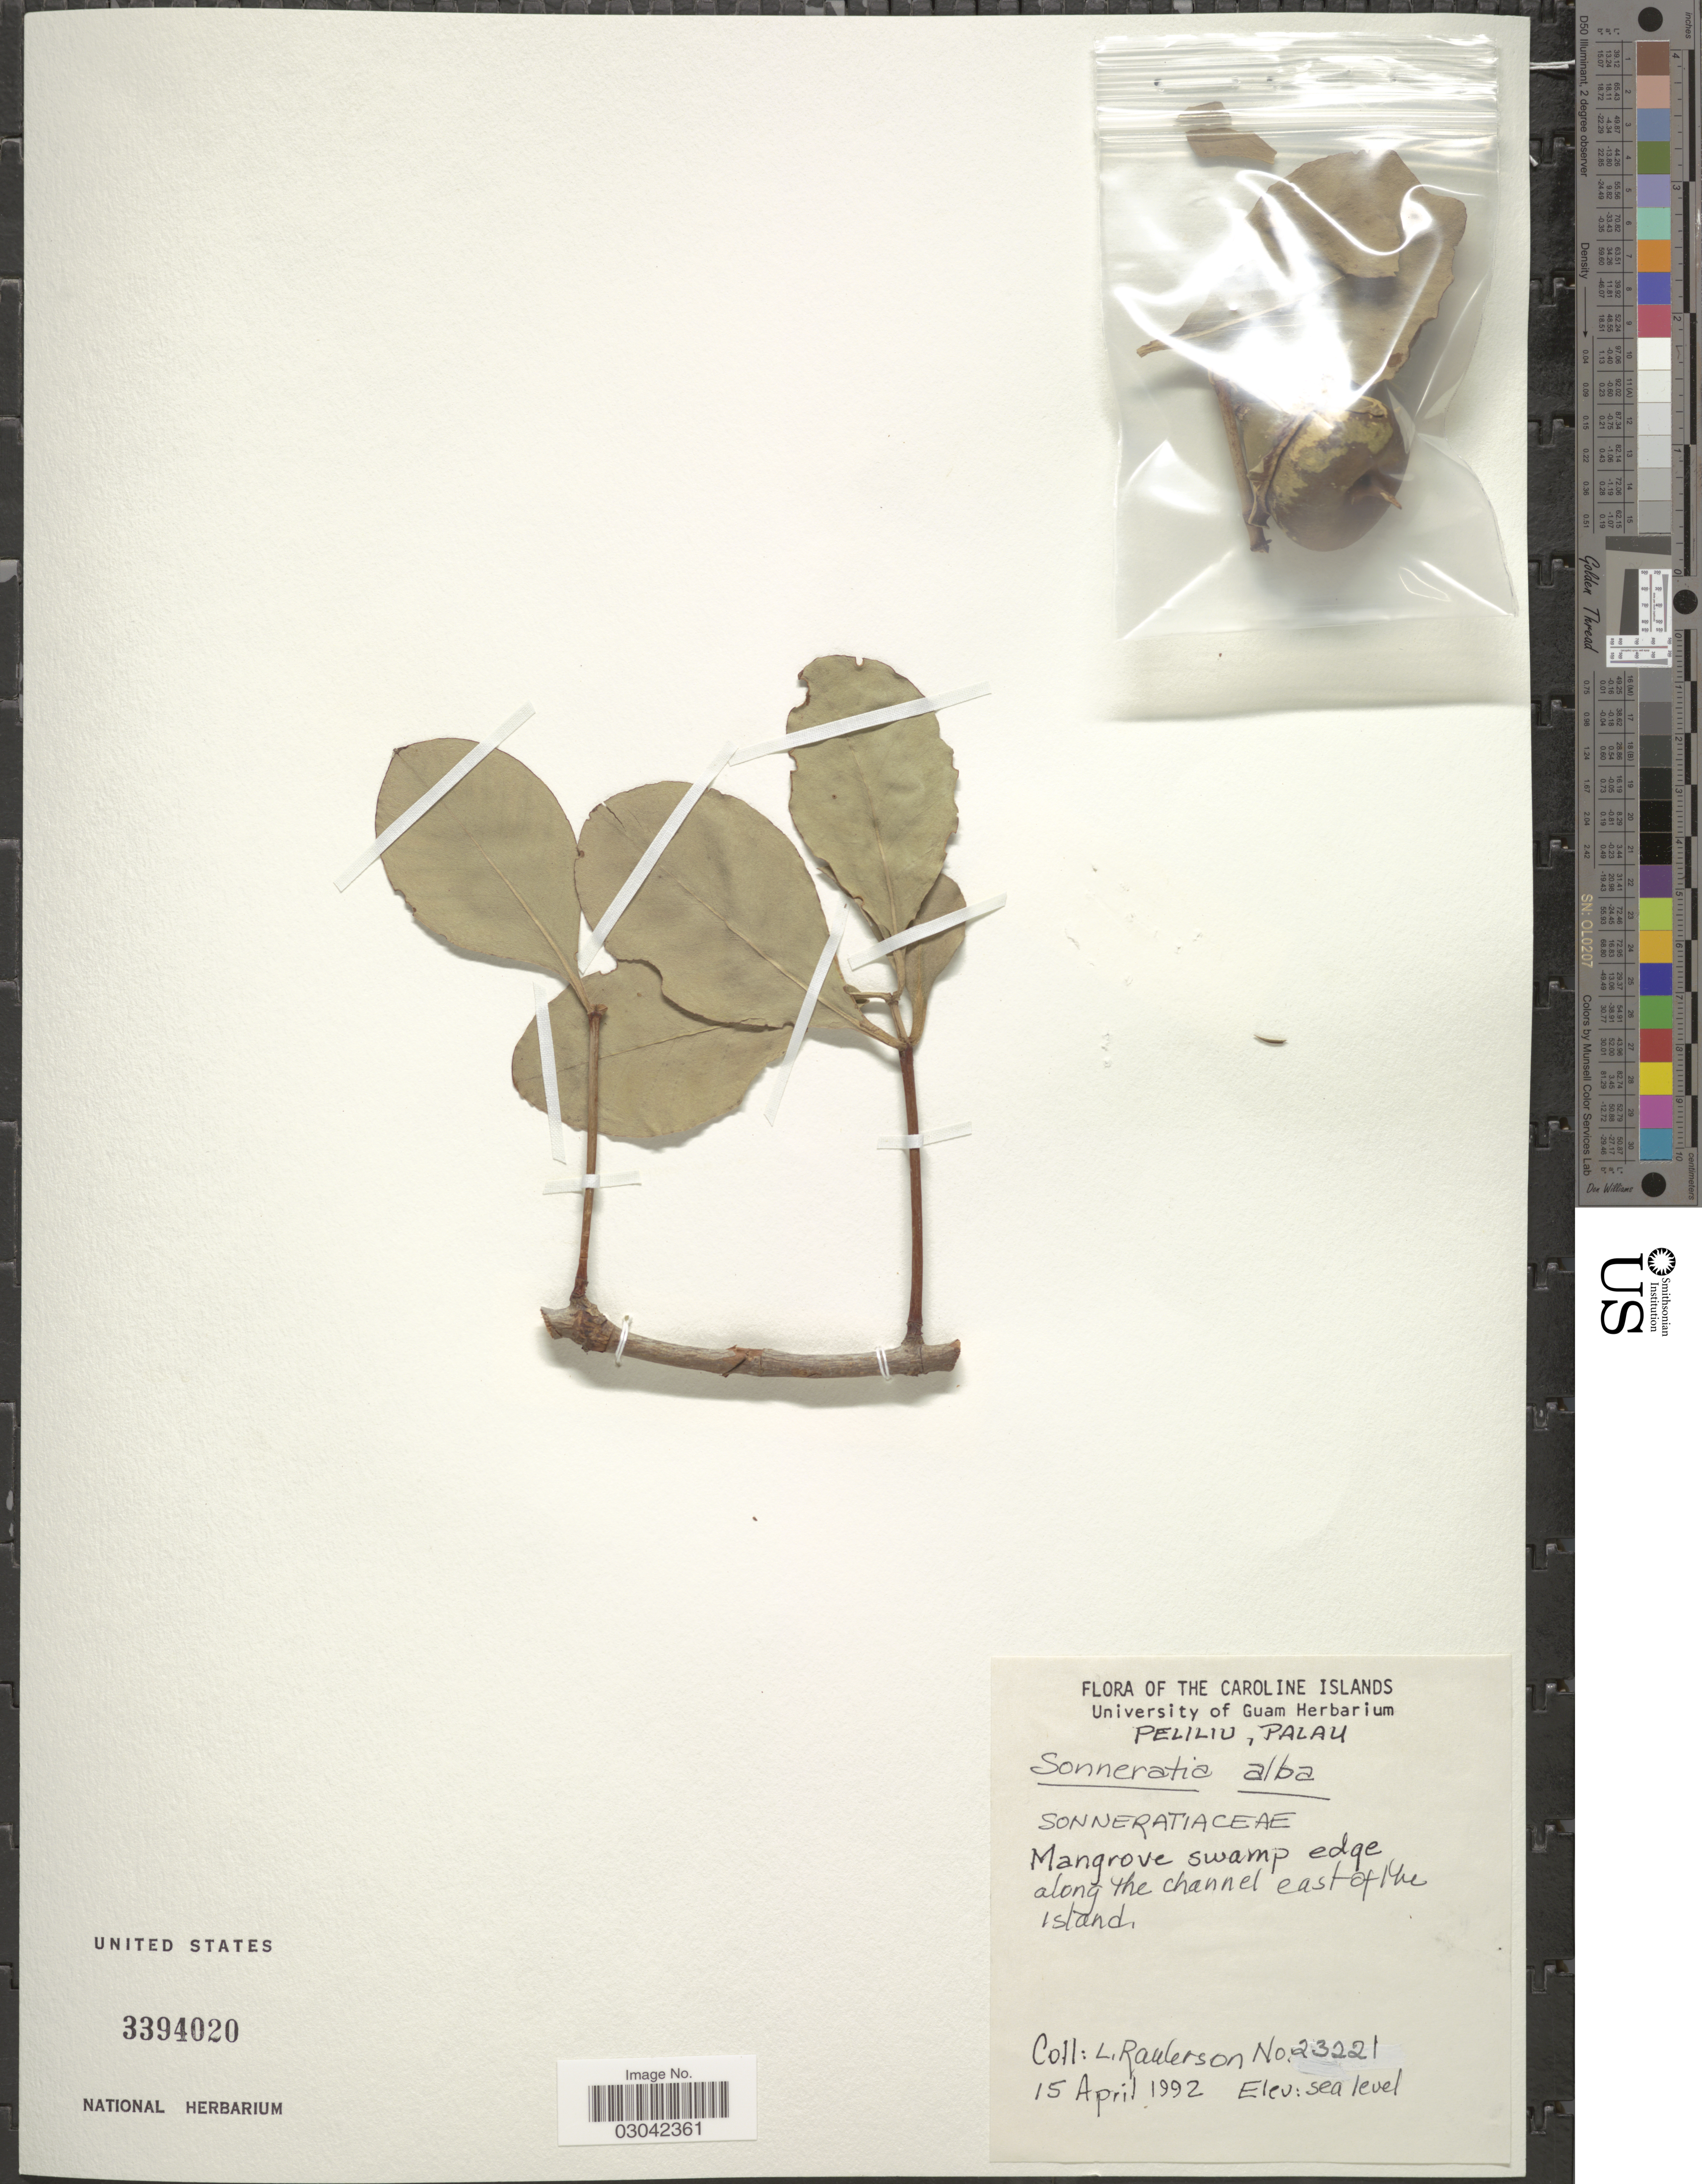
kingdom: Plantae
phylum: Tracheophyta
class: Magnoliopsida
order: Myrtales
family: Lythraceae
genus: Sonneratia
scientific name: Sonneratia alba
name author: Sm.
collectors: L. Raulerson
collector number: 23221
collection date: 1992-04-15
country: Palau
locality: Caroline Islands. Peliliu, Palau. Mangrove swamp edge along the channel east of Ihe [interpreted] Island.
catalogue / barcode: US 3394020